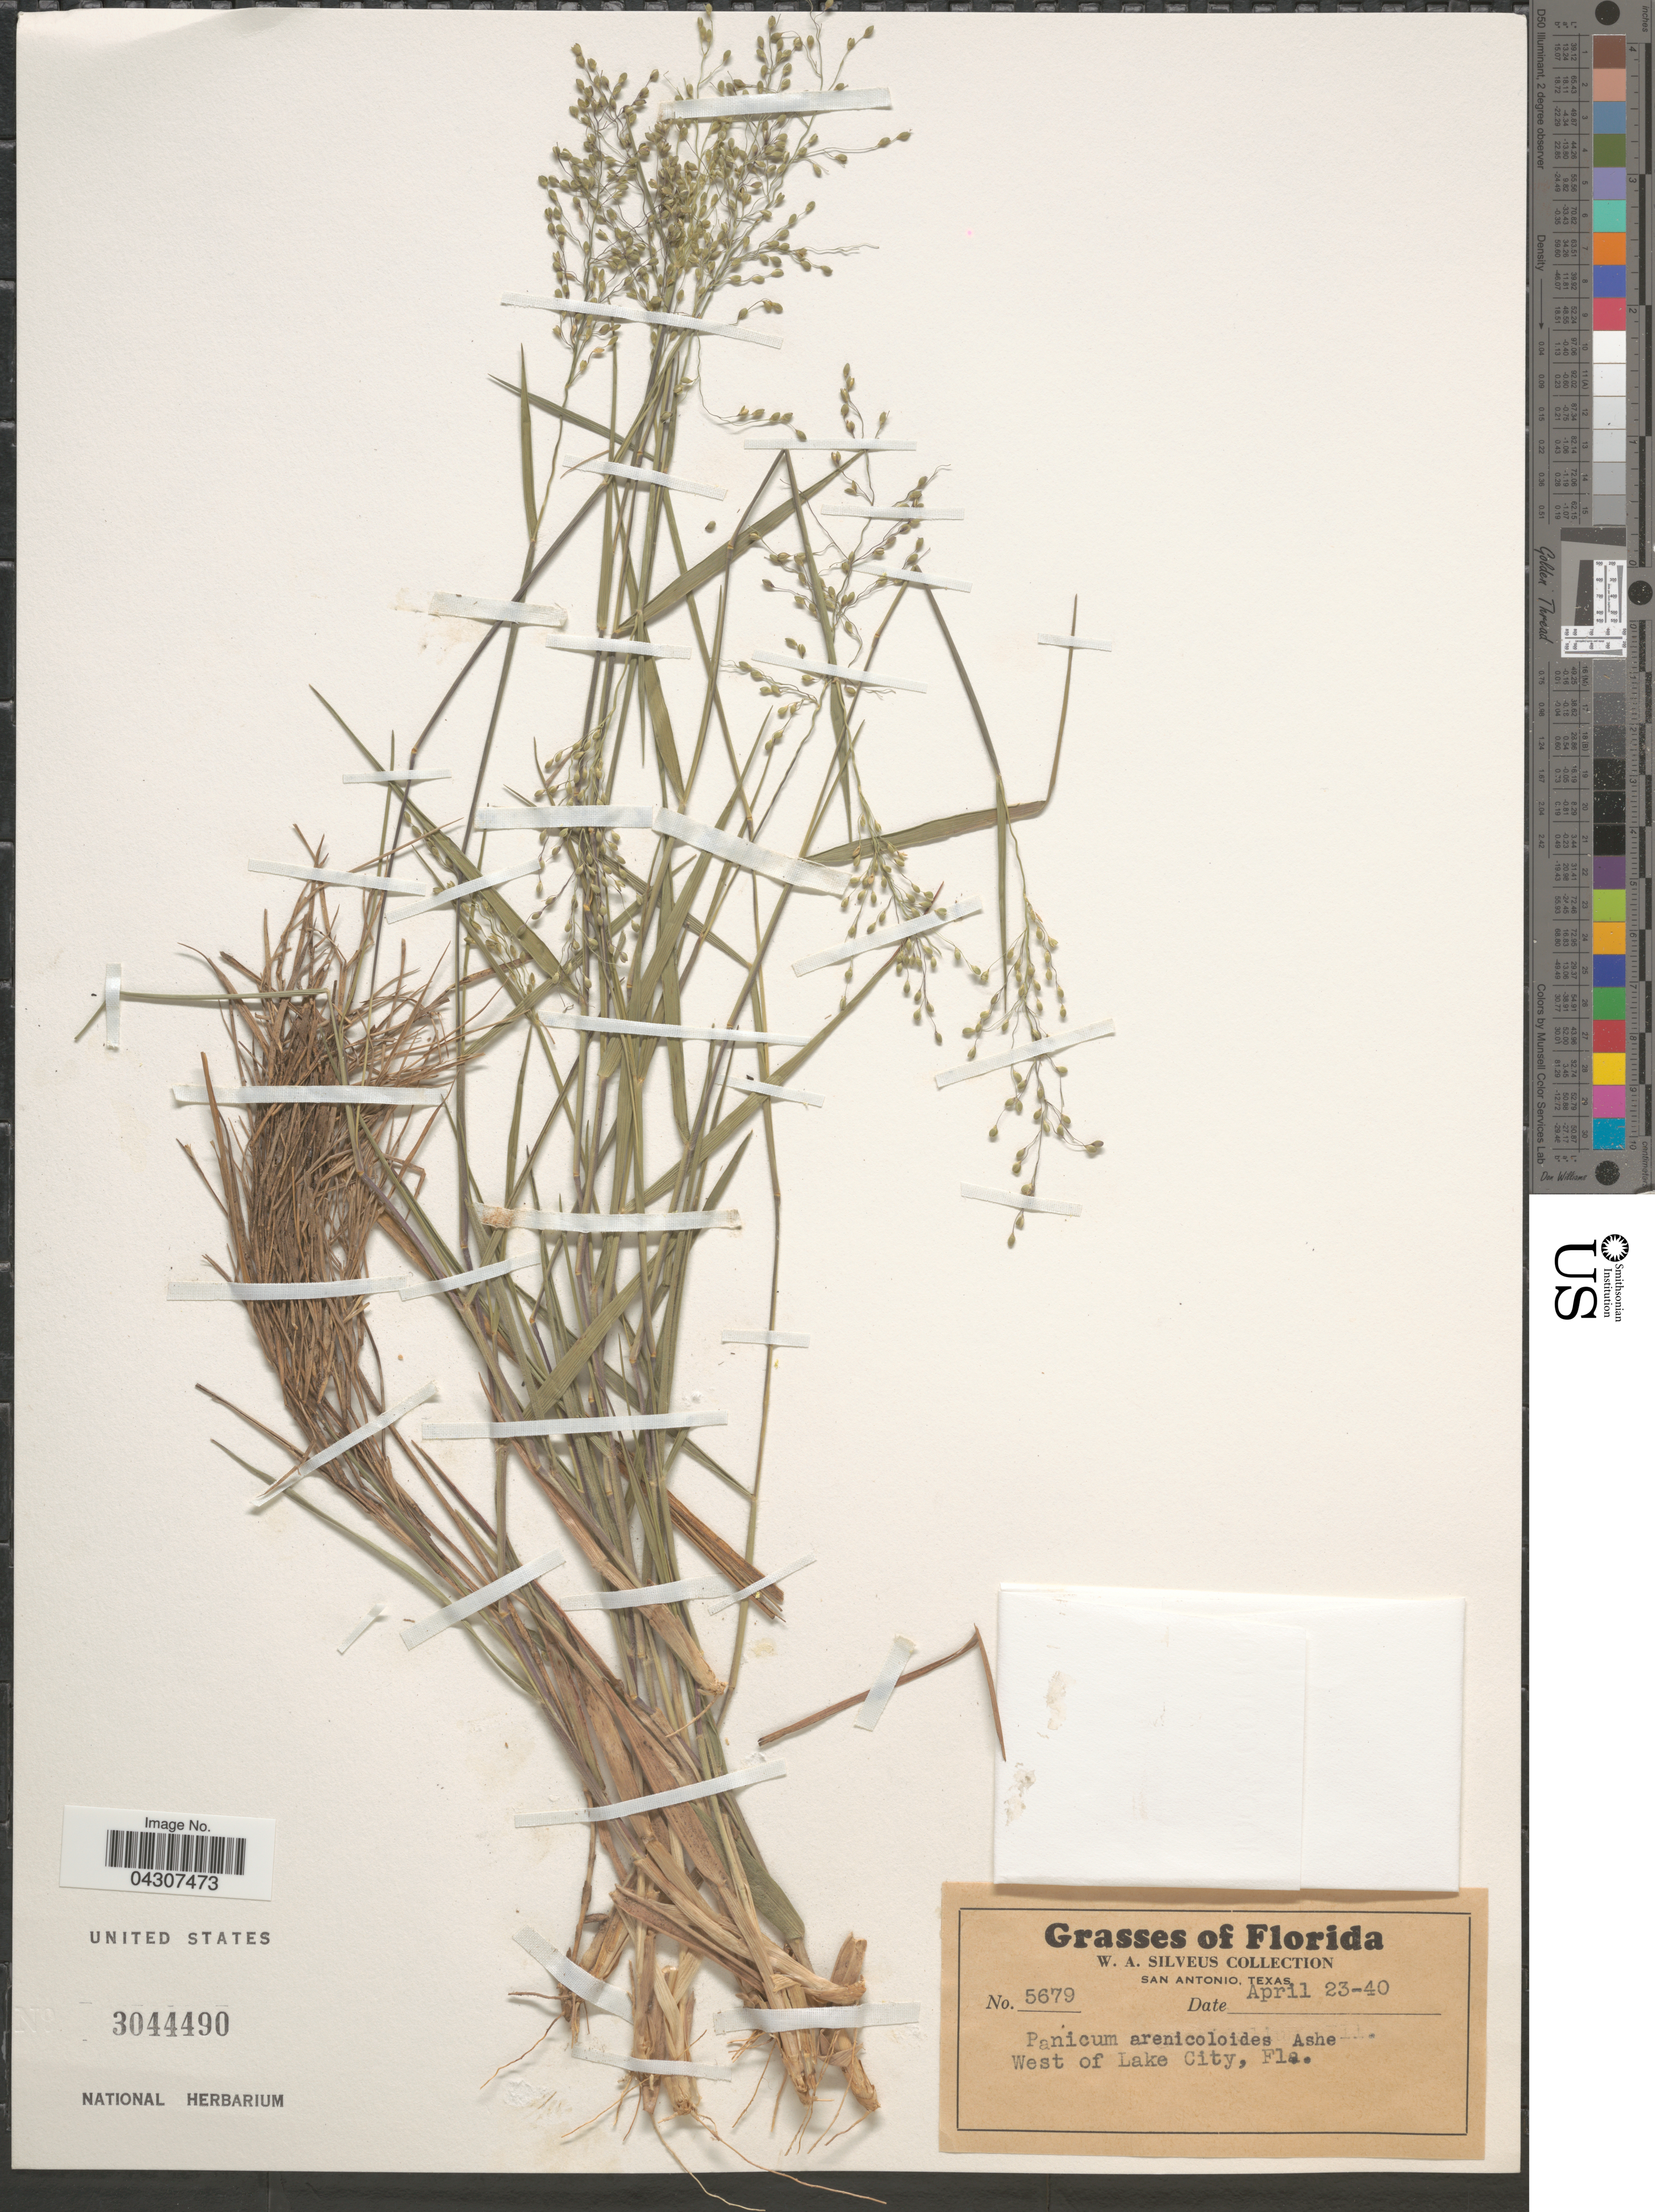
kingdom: Plantae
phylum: Tracheophyta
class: Liliopsida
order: Poales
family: Poaceae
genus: Dichanthelium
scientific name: Dichanthelium aciculare var. ramosum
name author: (Griseb.) Davidse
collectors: W. Silveus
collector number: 5679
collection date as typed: Transcribed d/m/y: 23/4/40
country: United States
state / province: Florida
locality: West of Lake City.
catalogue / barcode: US 3044490